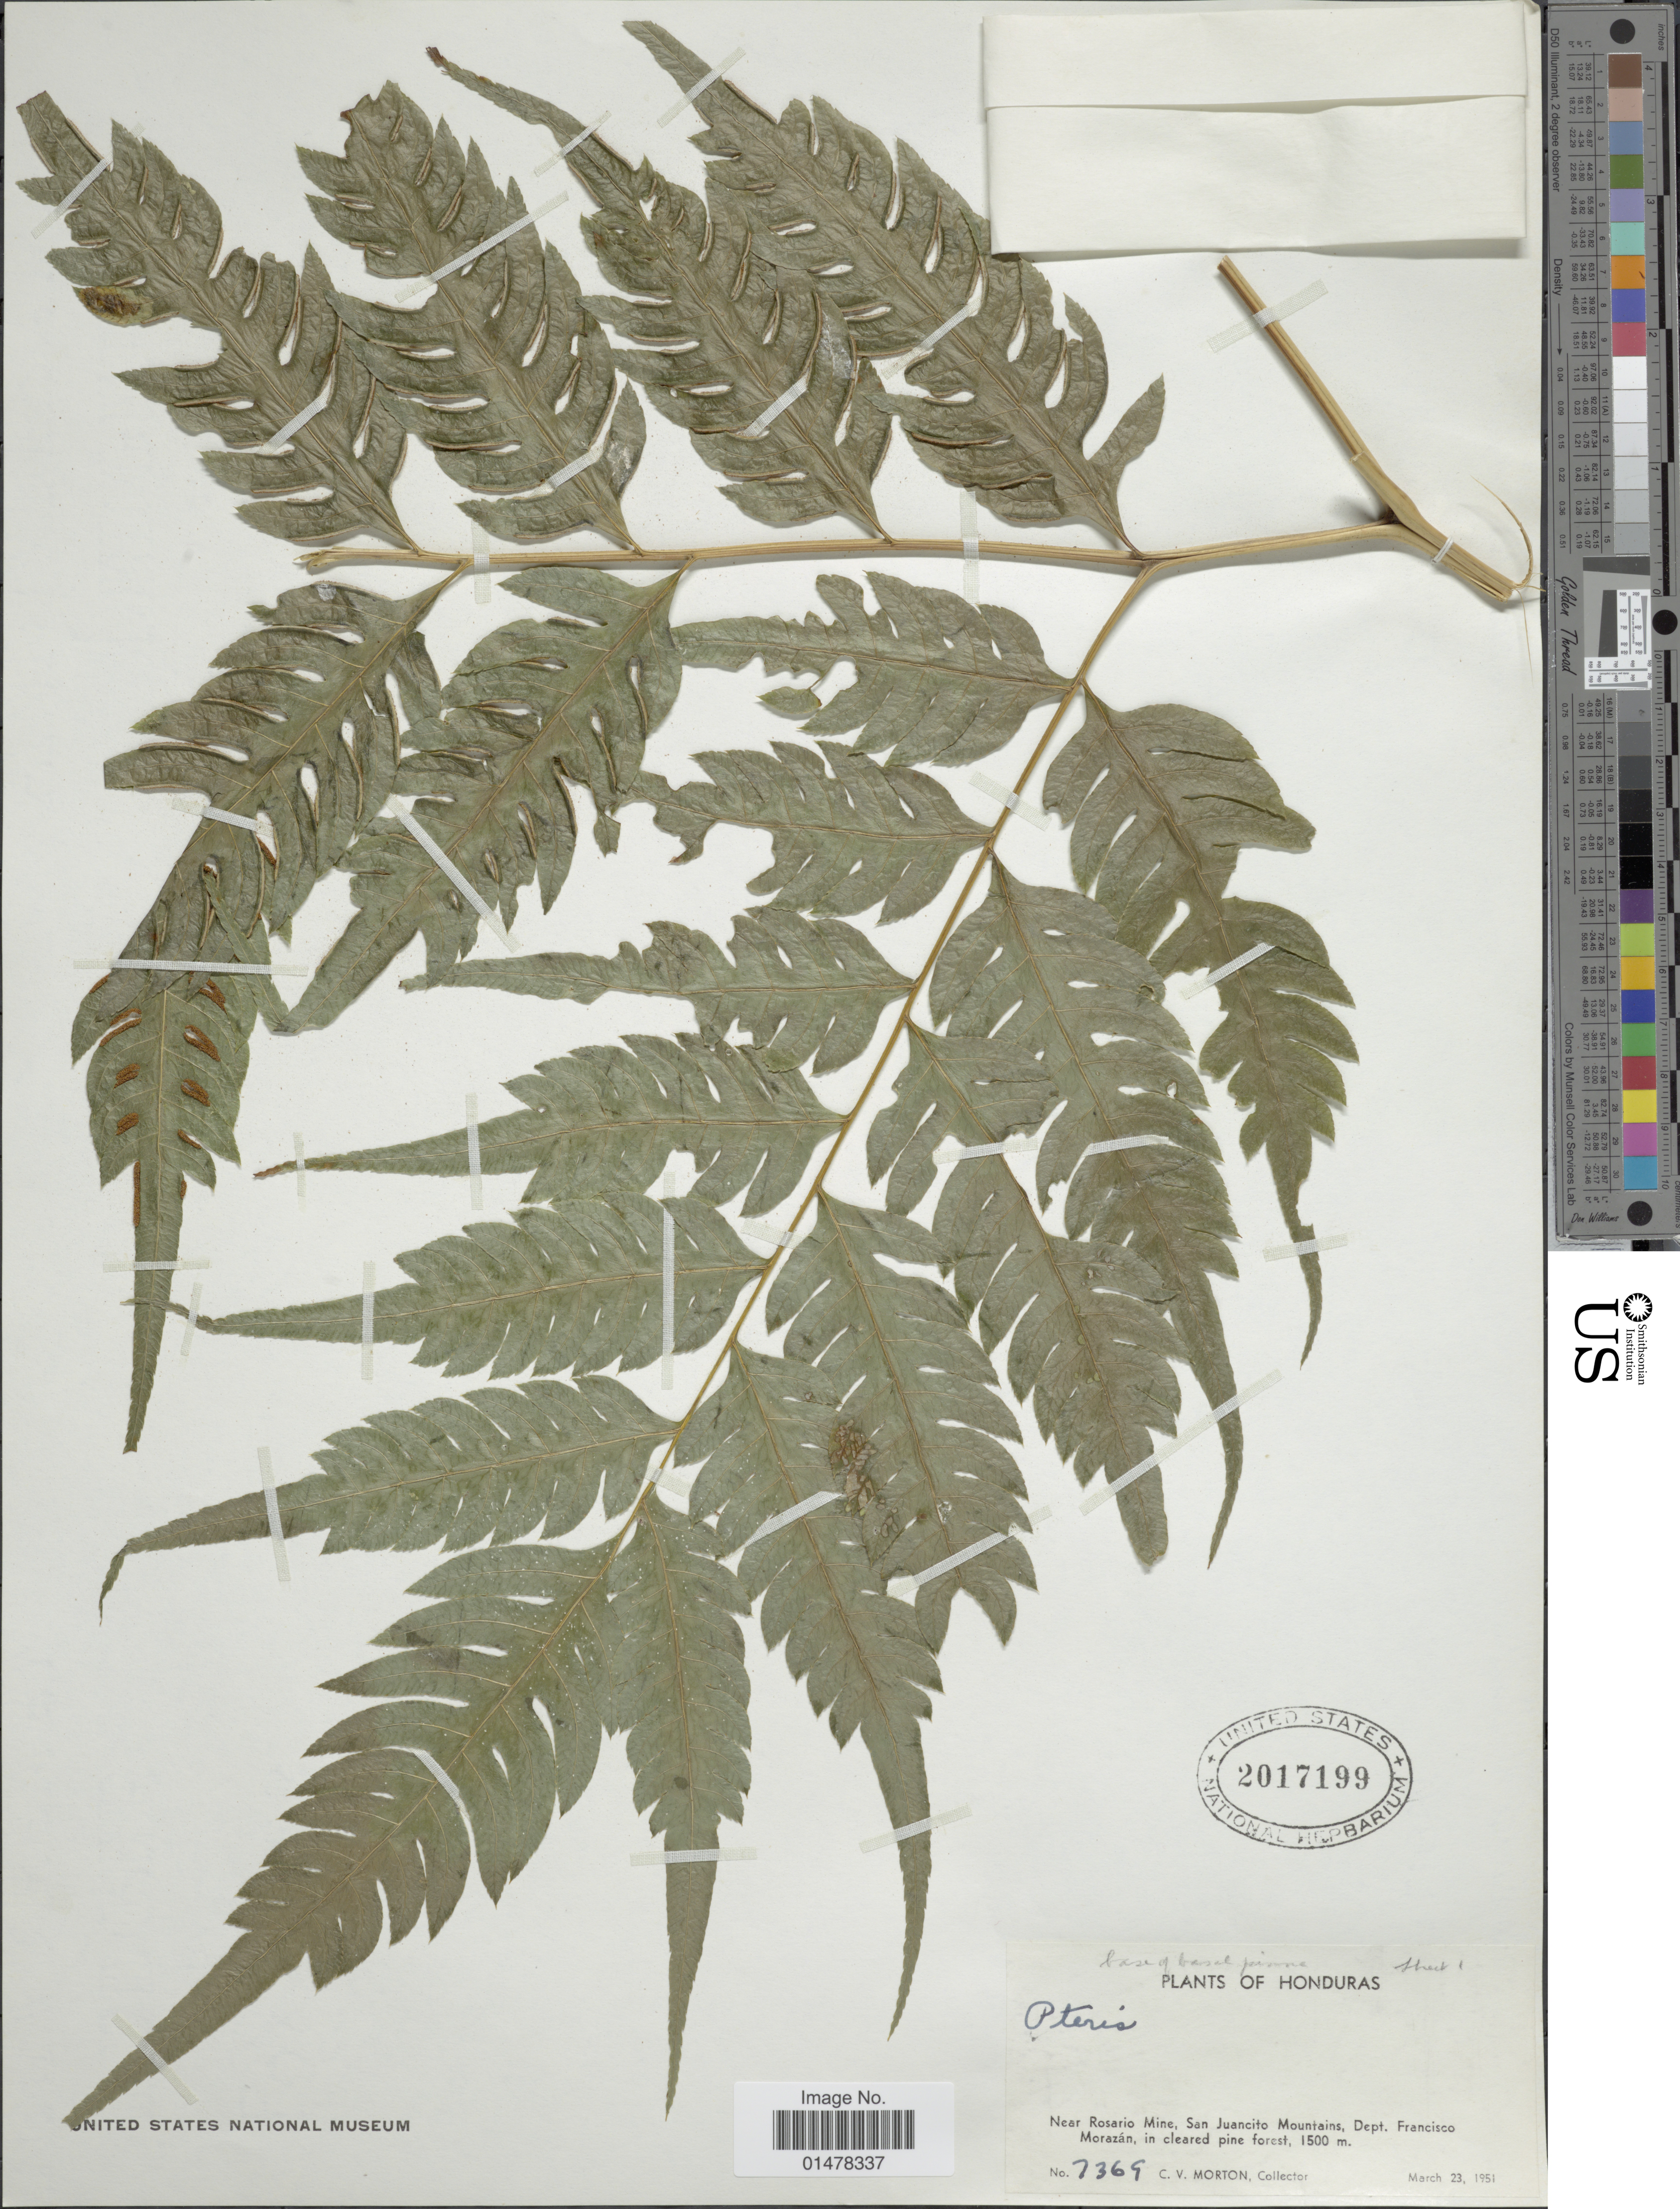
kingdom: Plantae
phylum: Tracheophyta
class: Polypodiopsida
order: Polypodiales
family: Pteridaceae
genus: Pteris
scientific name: Pteris sp.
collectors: C. V. Morton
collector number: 7369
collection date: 1951-03-23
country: Honduras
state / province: Fco. Morazán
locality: PLants of Honduras, Near Rosario Mine, San Juancito Mountains, Dept. Francisco Morazán, in cleared pine forest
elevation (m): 1500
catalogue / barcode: US 2017199